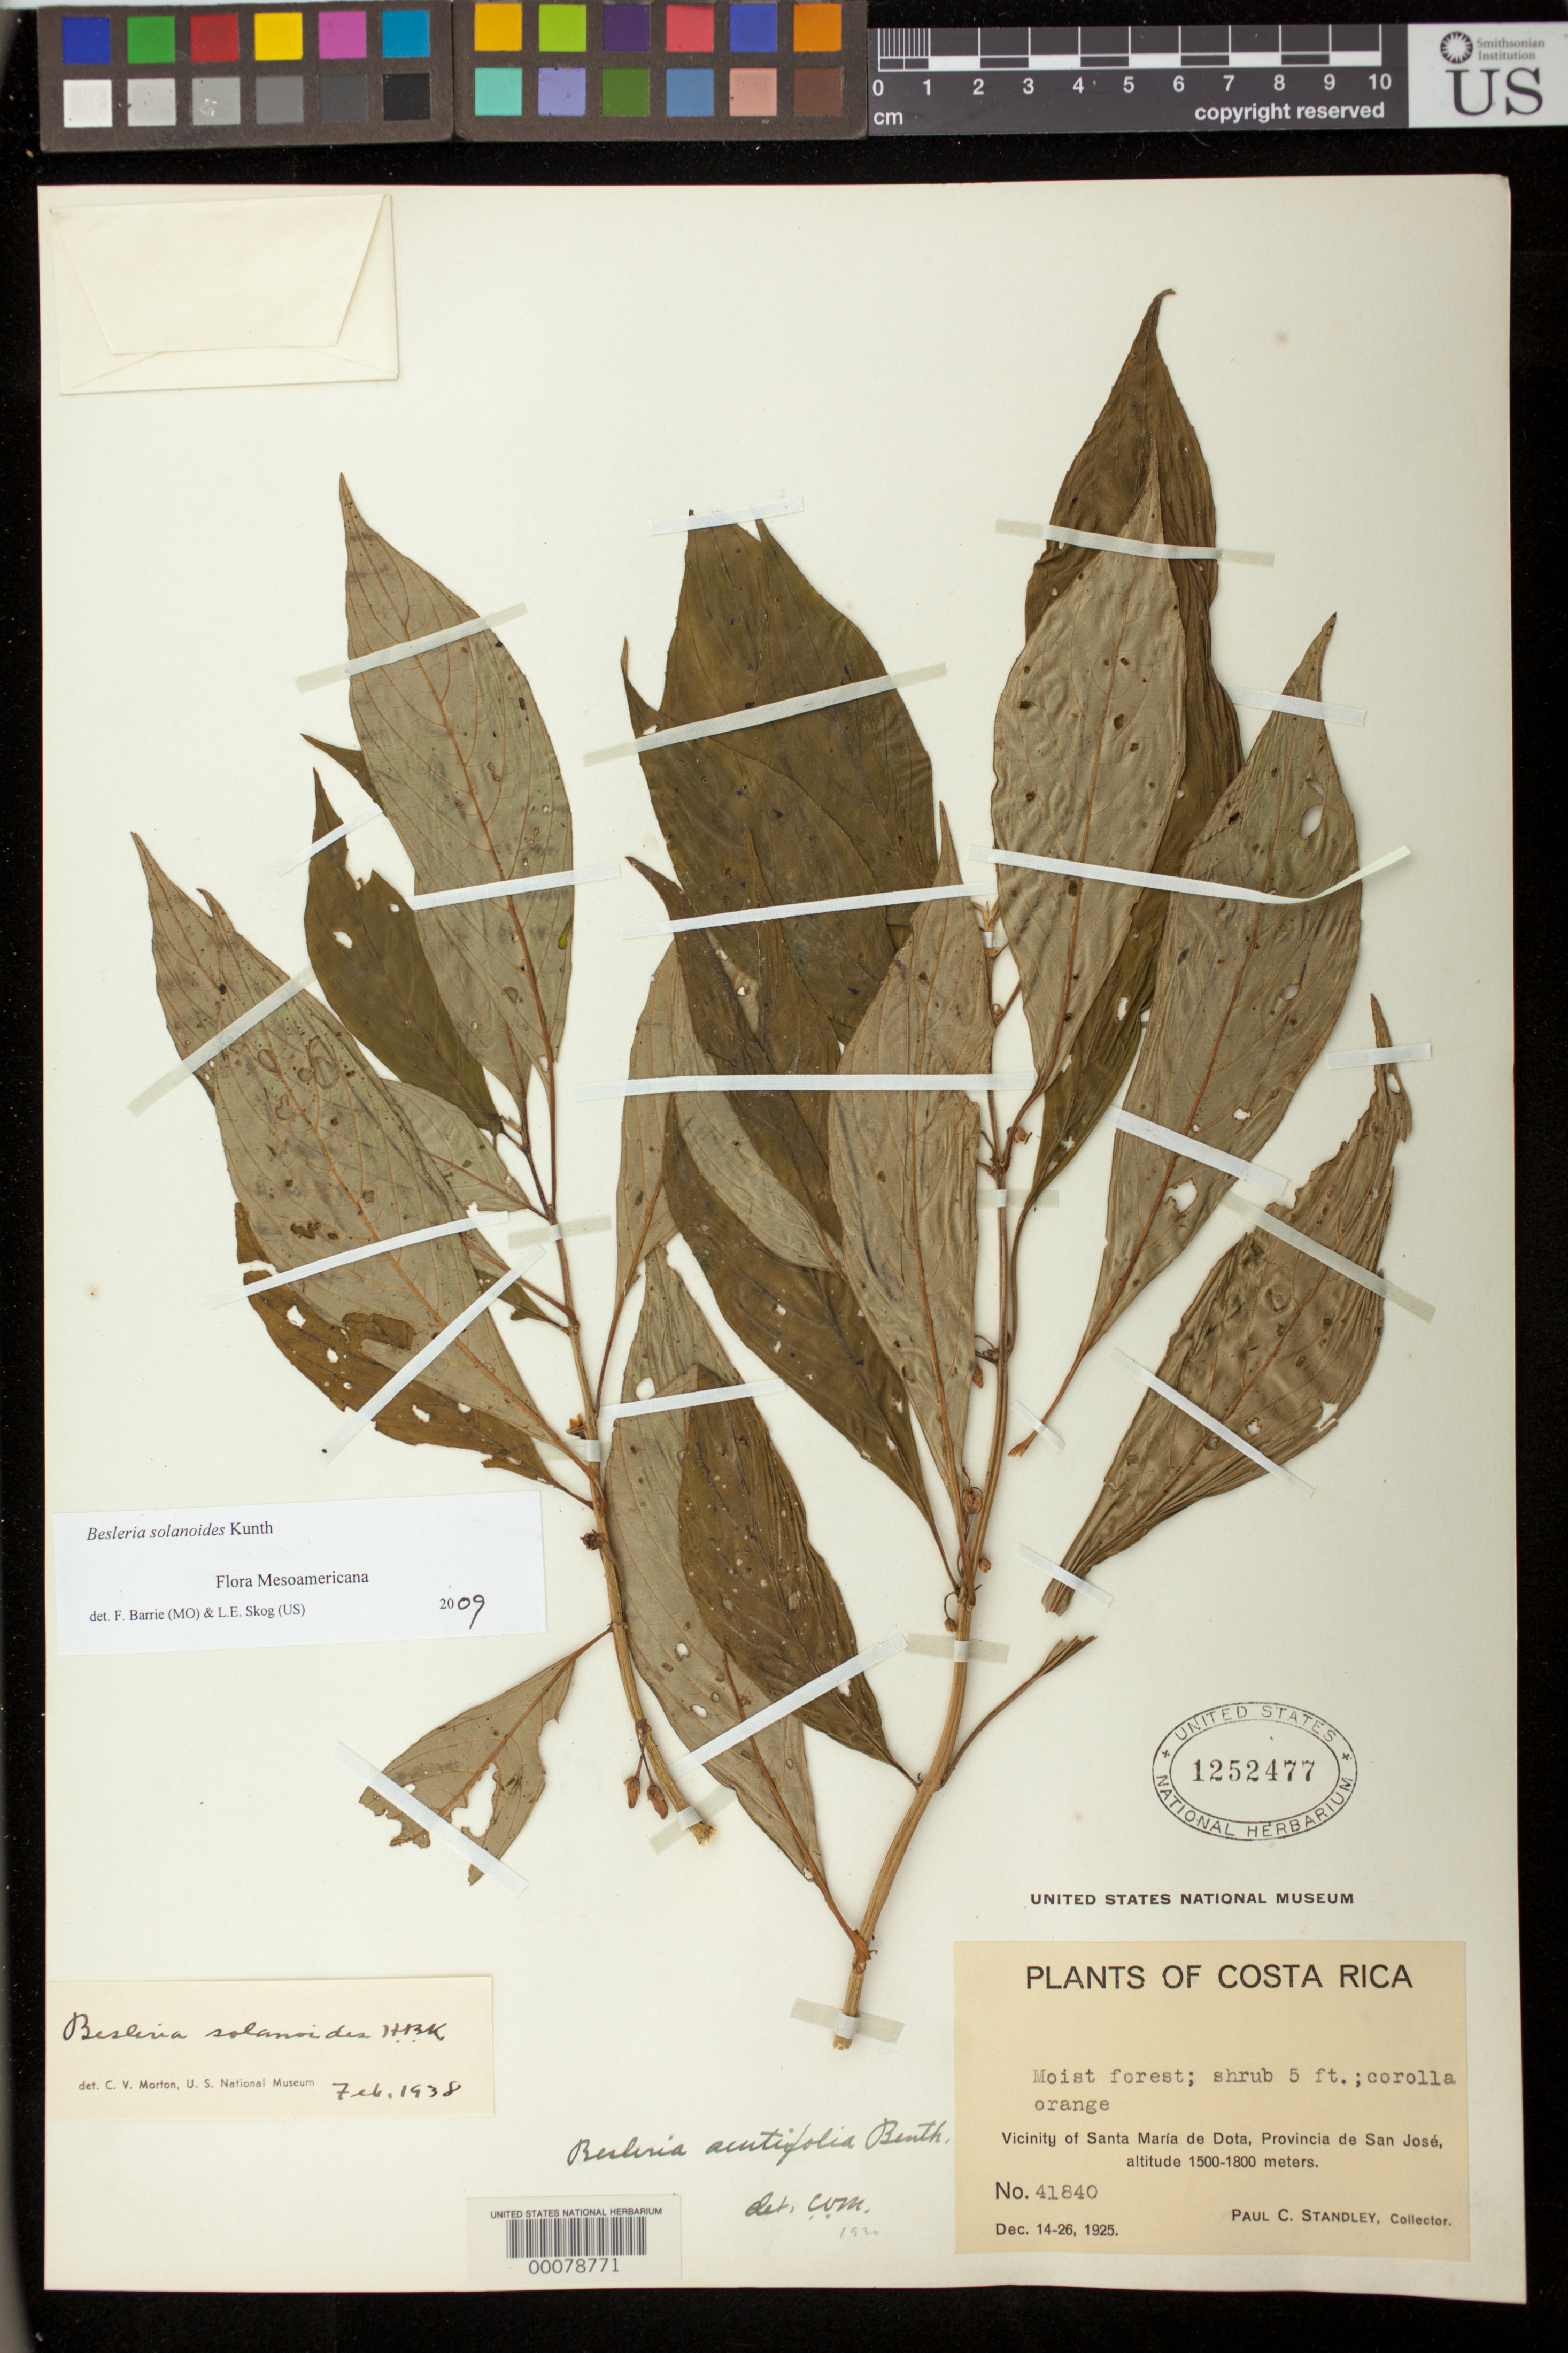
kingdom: Plantae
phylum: Tracheophyta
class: Magnoliopsida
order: Lamiales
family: Gesneriaceae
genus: Besleria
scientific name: Besleria solanoides var. solanoides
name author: Kunth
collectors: P. C. Standley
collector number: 41840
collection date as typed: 14-26 Dec 1925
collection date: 1925-12-14/1925-12-26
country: Costa Rica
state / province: San José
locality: Vicinity of Santa Maria de Dota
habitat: Moist forest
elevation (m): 1500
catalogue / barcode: US 1252477